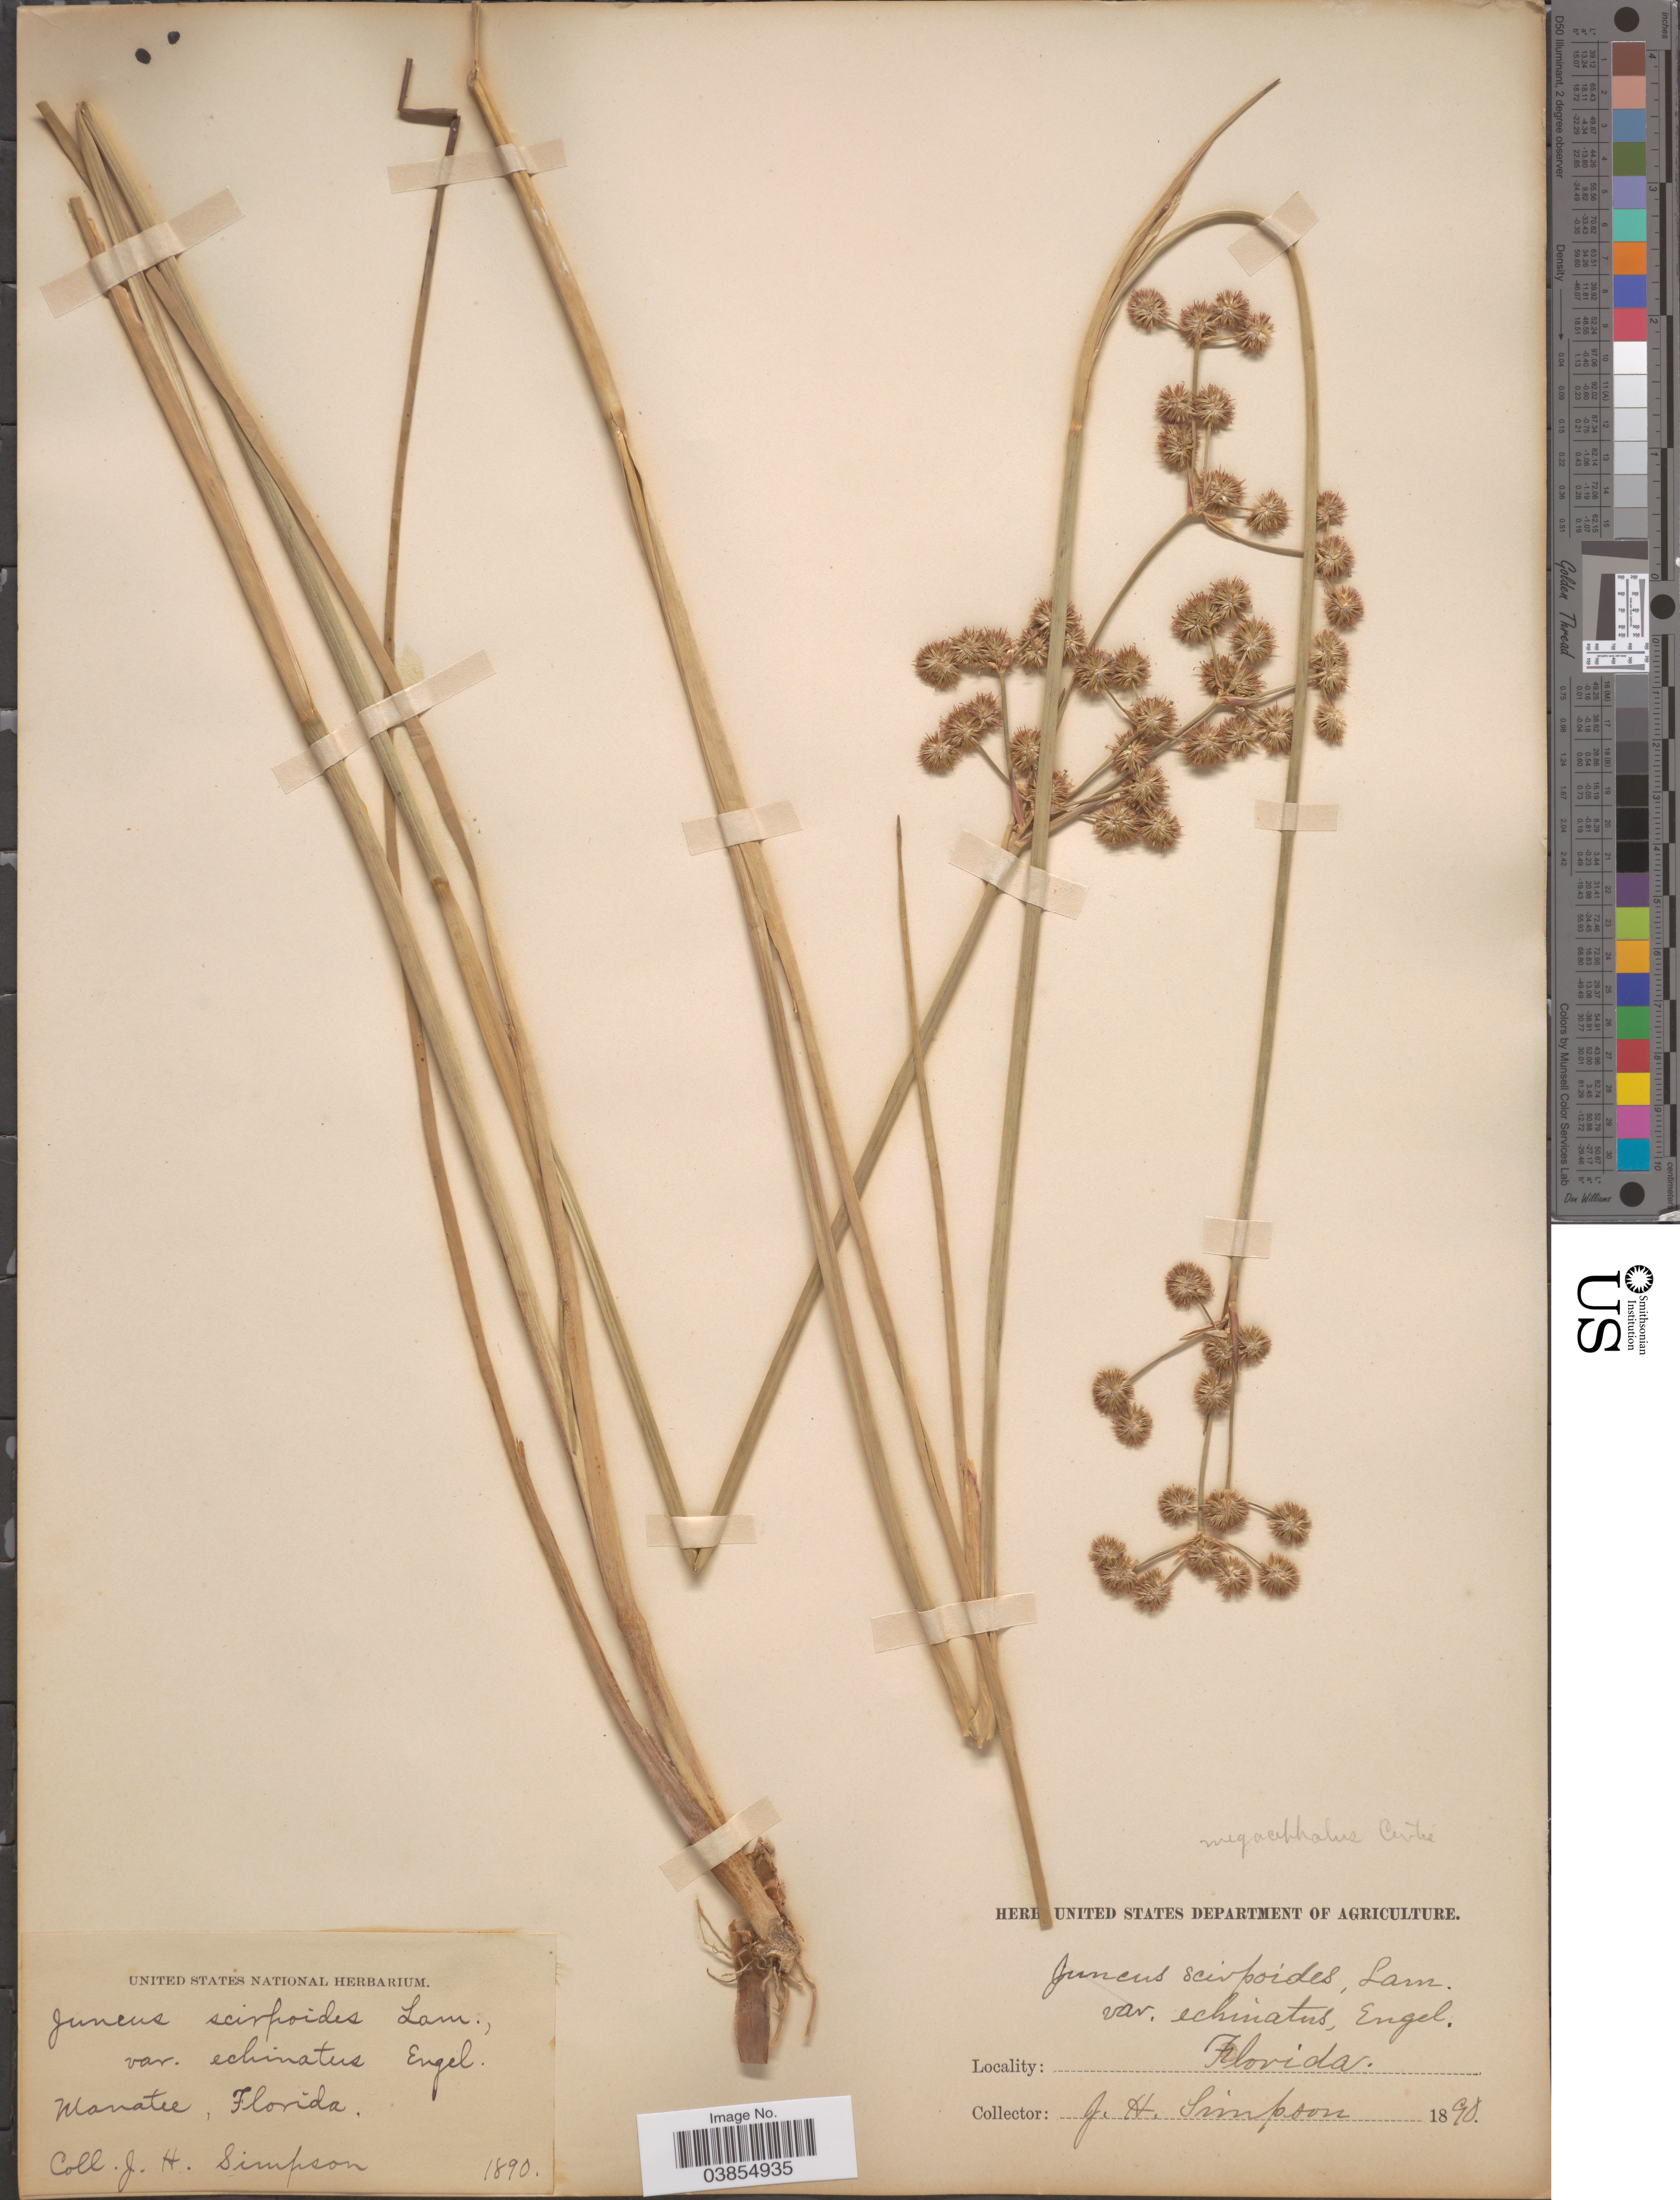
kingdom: Plantae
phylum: Tracheophyta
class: Liliopsida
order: Poales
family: Juncaceae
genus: Juncus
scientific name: Juncus megacephalus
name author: M.A. Curtis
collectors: J. H. Simpson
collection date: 1890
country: United States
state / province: Florida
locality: Wanatee.